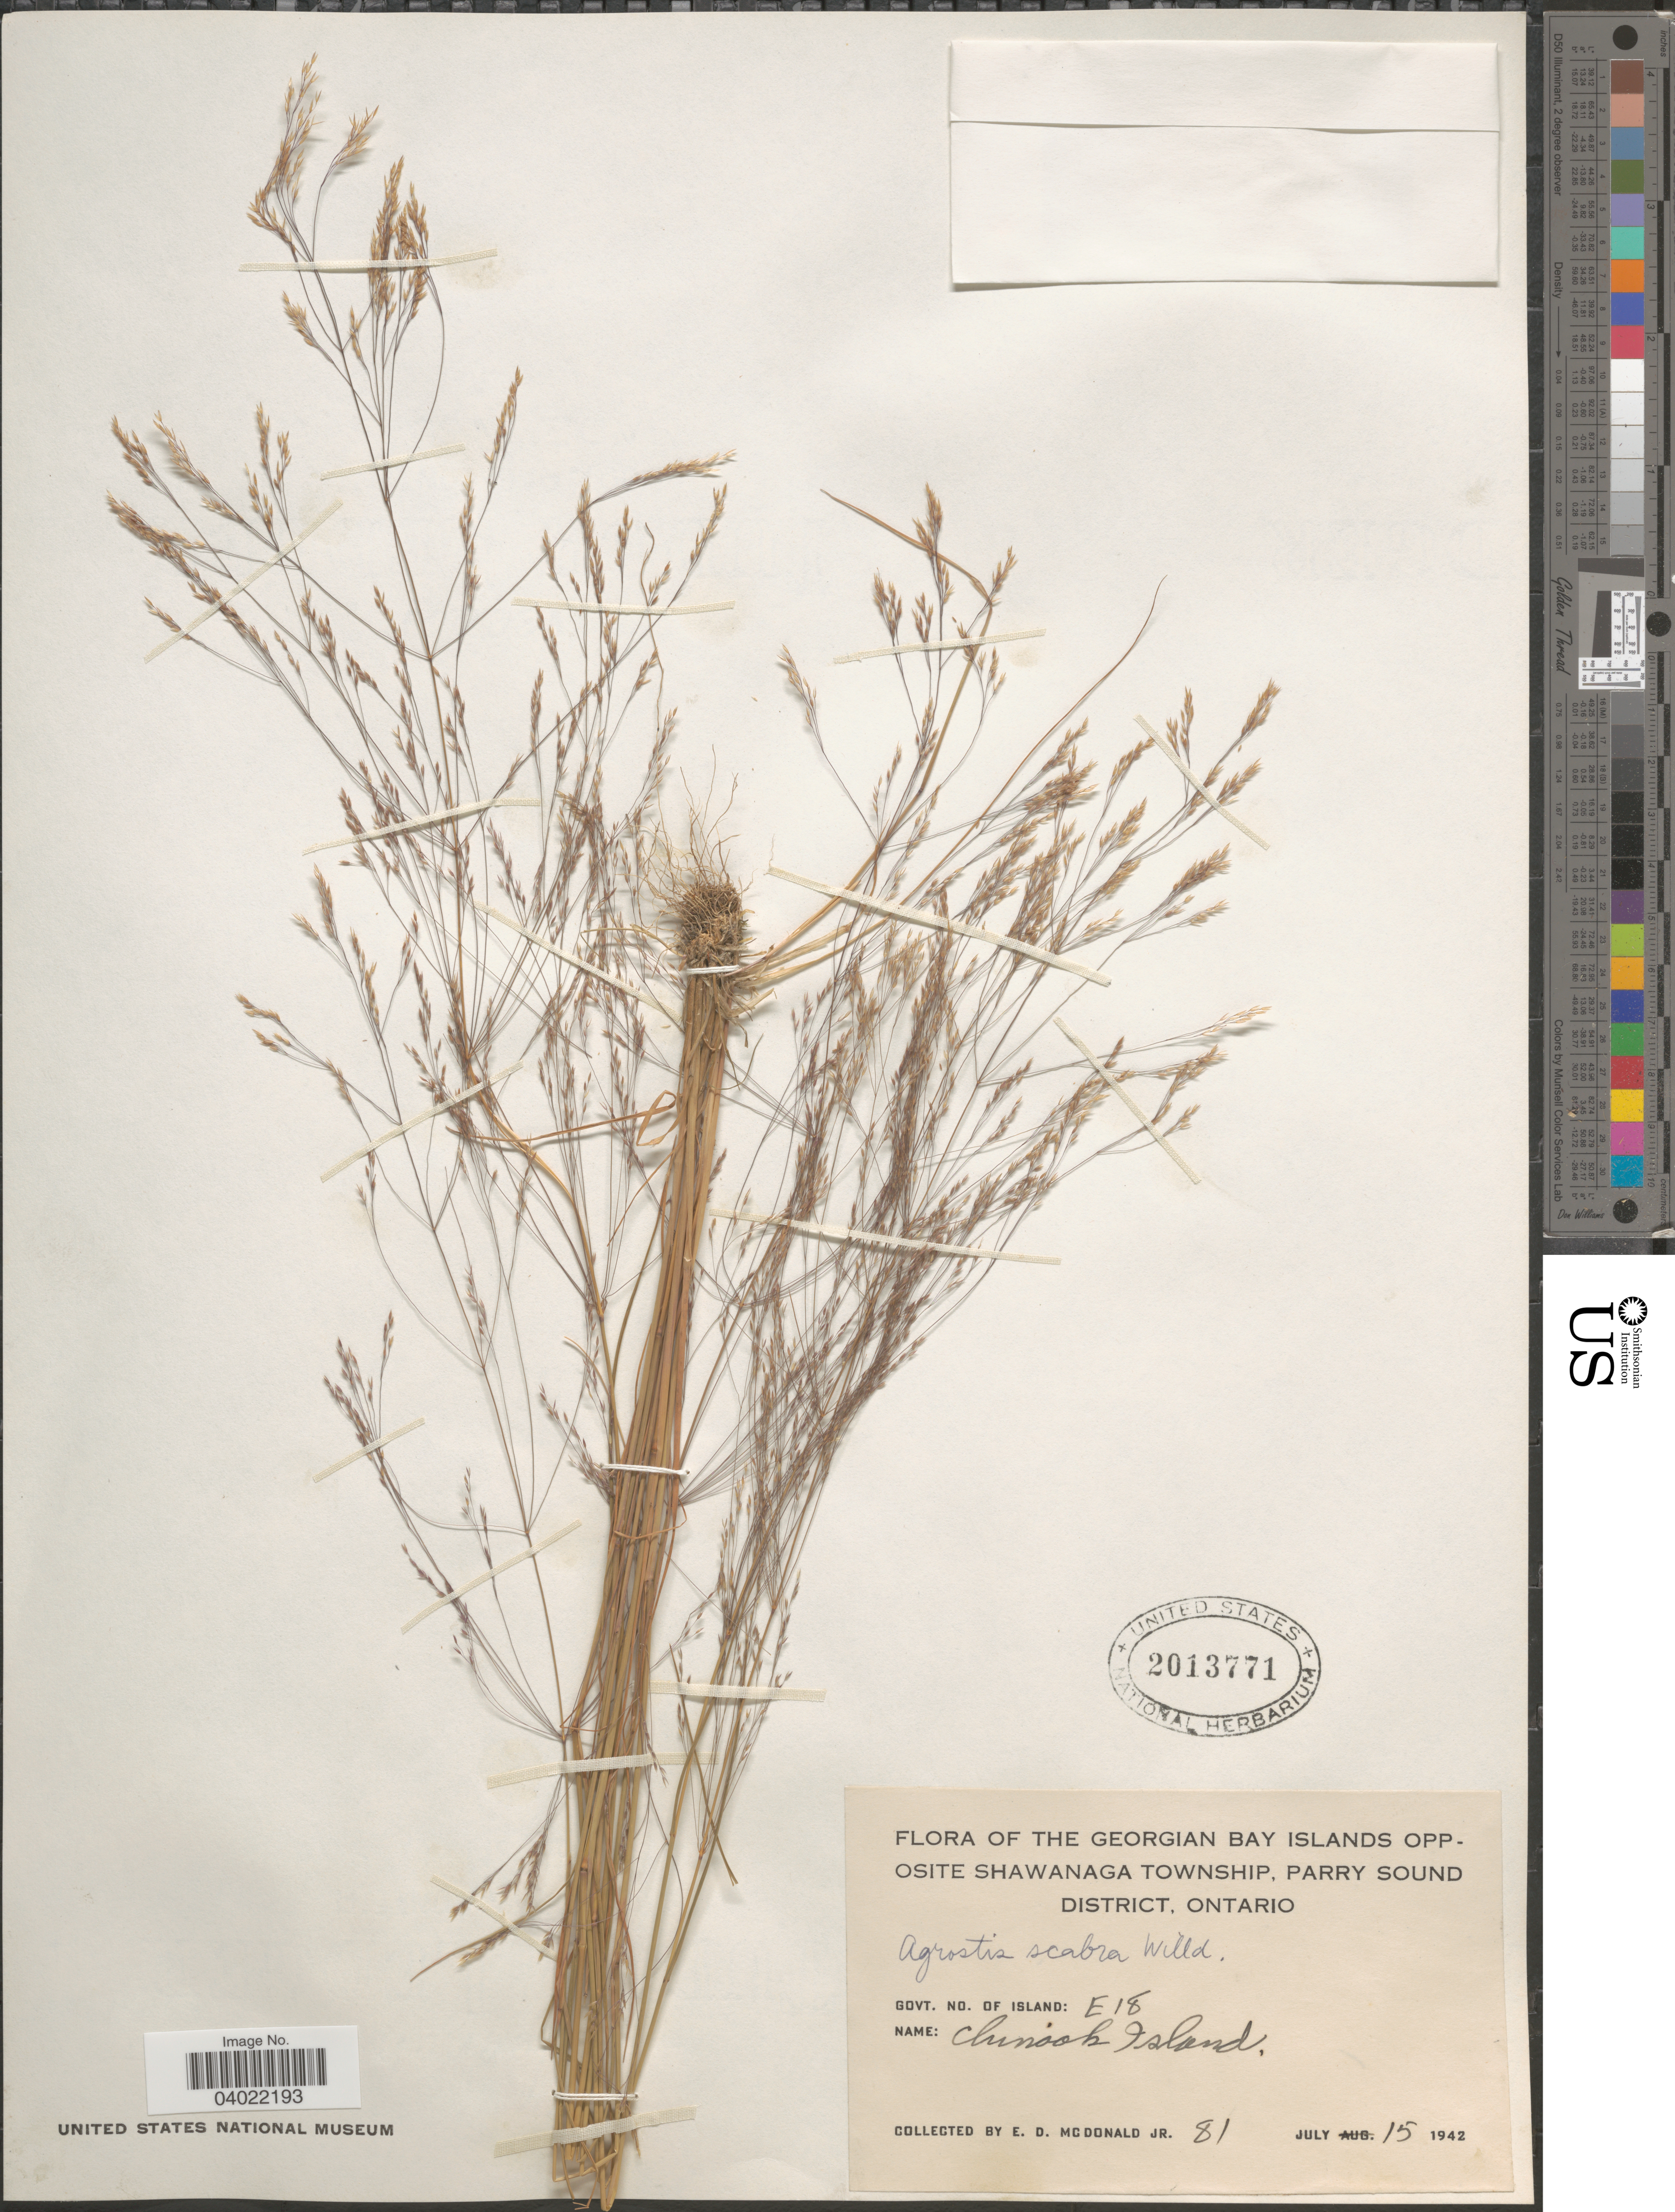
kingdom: Plantae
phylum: Tracheophyta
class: Liliopsida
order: Poales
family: Poaceae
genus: Agrostis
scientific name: Agrostis scabra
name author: Willd.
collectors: E. D. McDonald Jr.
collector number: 81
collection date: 1942-07-15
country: Canada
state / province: Ontario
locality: The Georgian Bay Islands opposite Shawanaga Township, Parry Sound District. Govt. No. of Island: E18. Name: Chinook Island.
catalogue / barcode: US 2013771